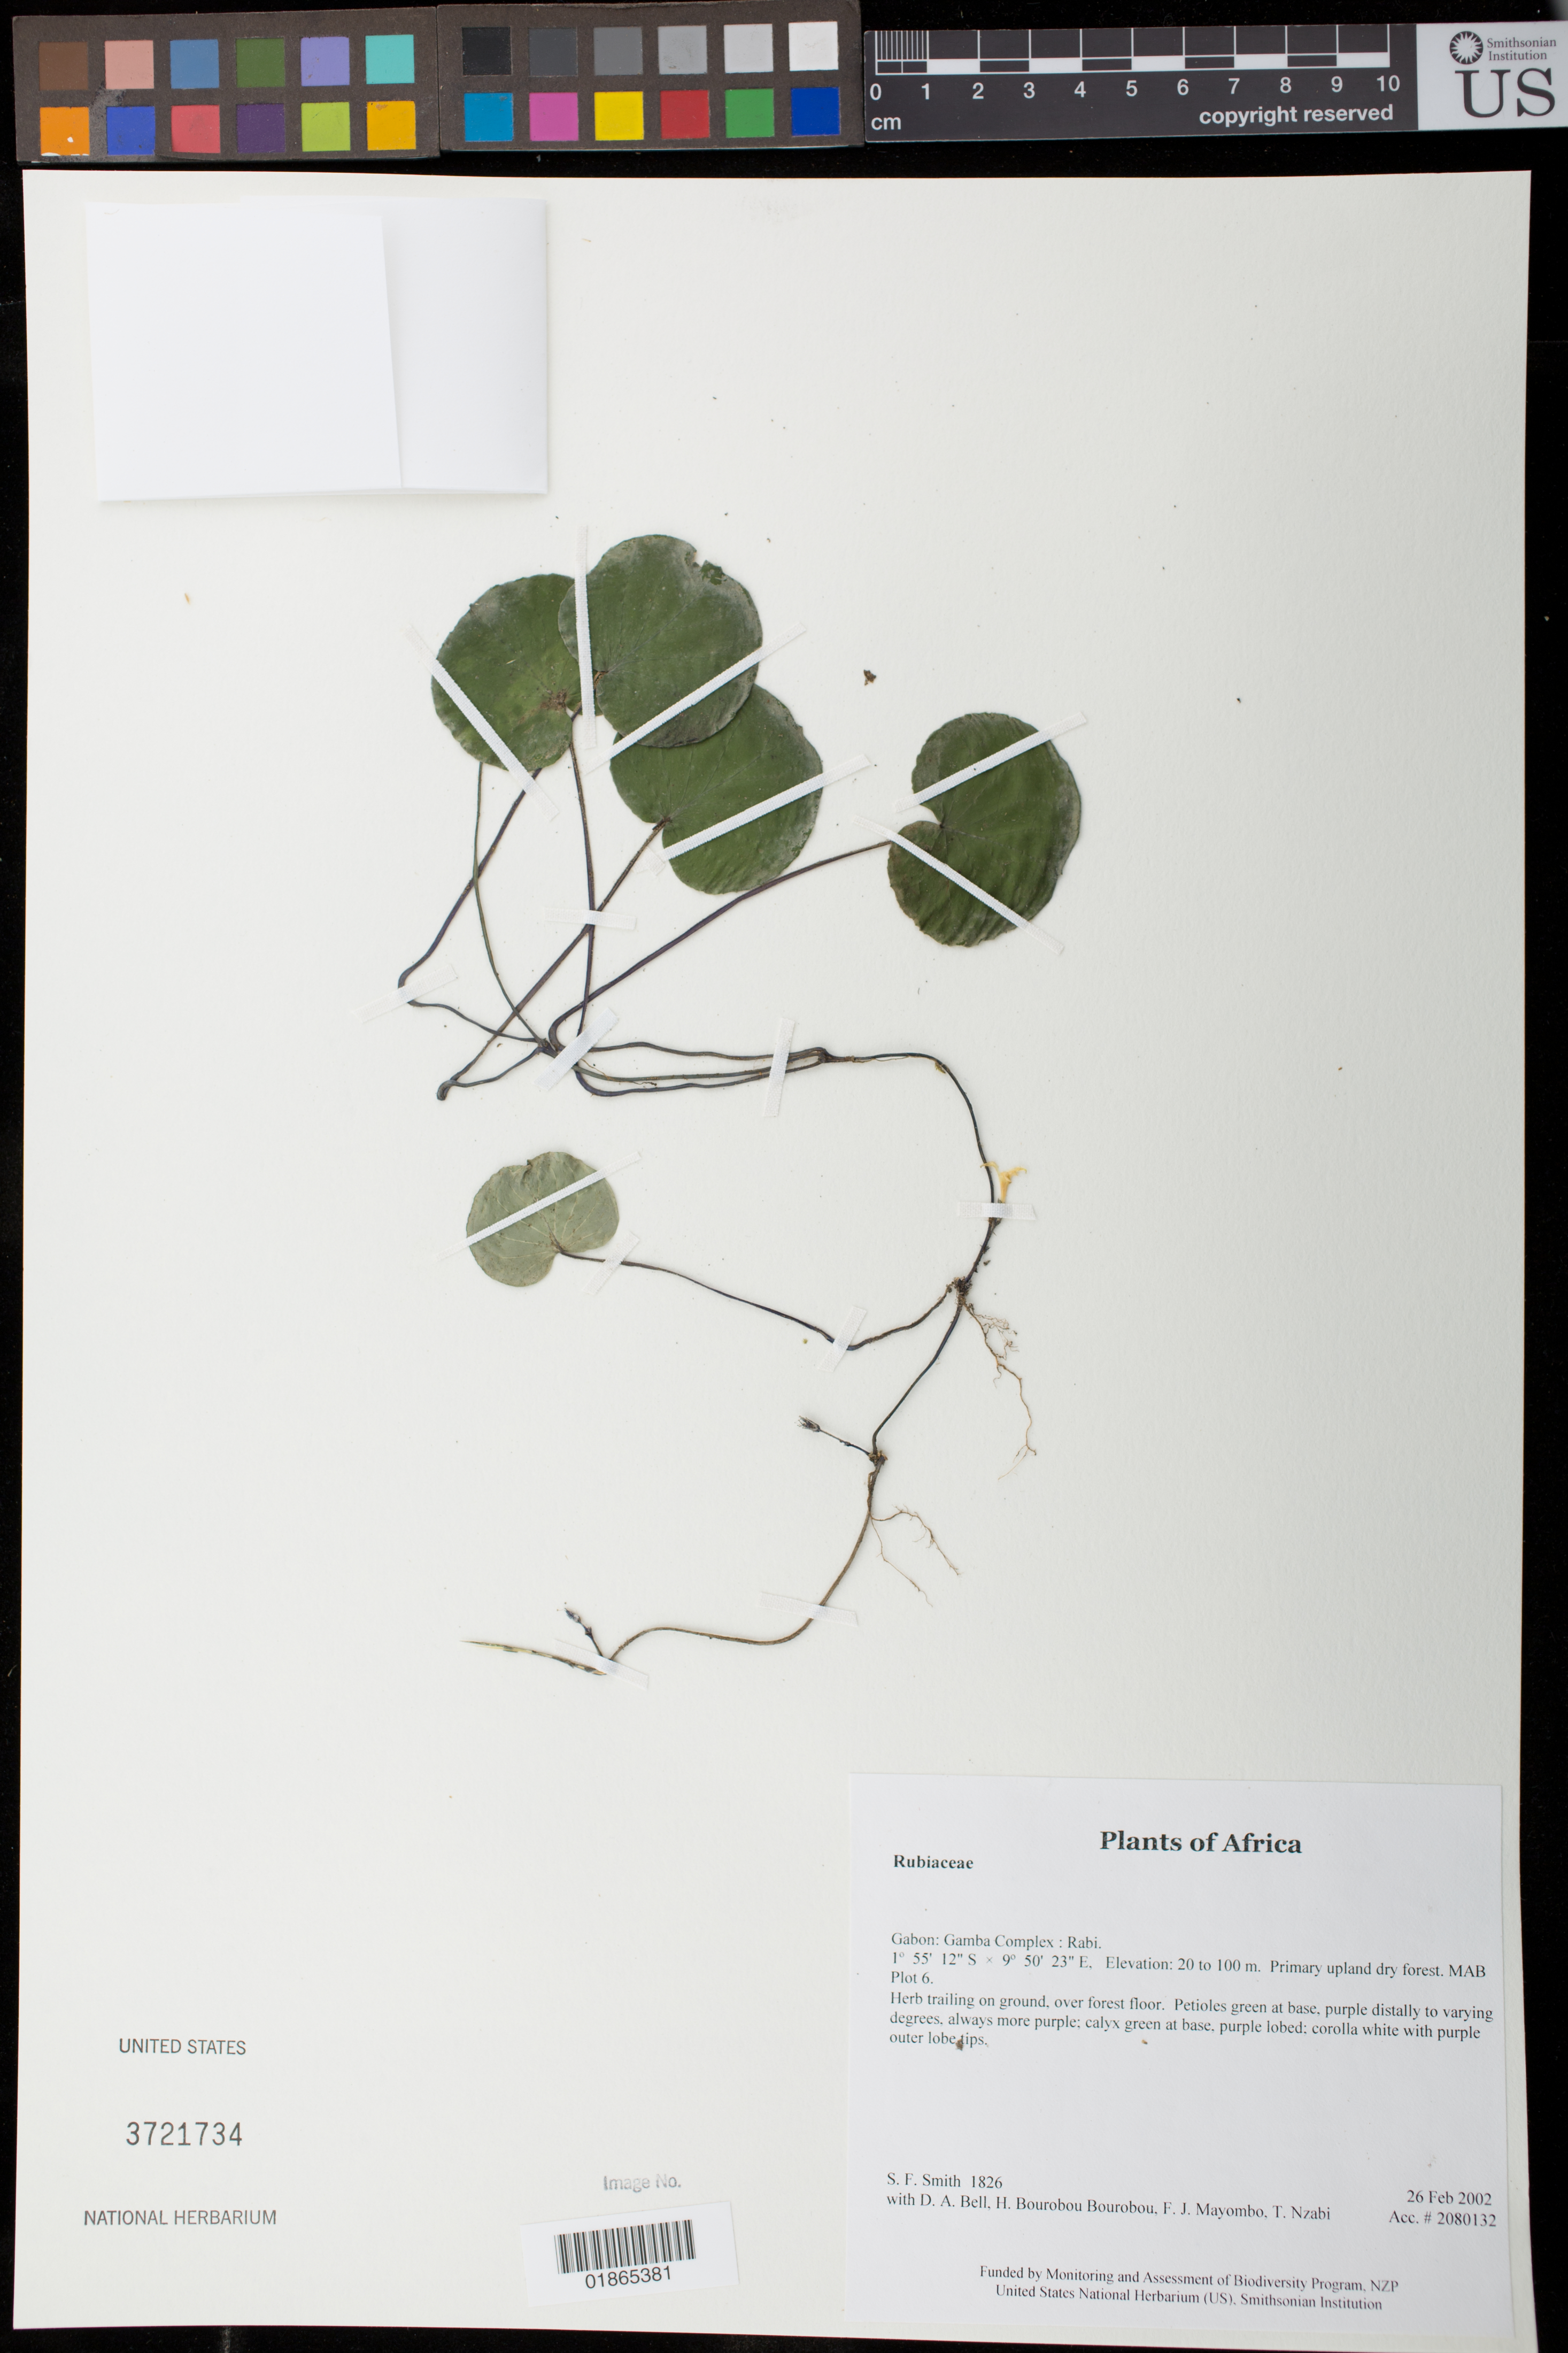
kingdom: Plantae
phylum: Tracheophyta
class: Magnoliopsida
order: Gentianales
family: Rubiaceae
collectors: S.F. Smith, D. A. Bell, H. Bourobou Bourobou & F. J. Mayombo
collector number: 1826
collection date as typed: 26 Feb 2002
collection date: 2002-02-26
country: Gabon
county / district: Gamba Complex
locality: Rabi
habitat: Primary upland dry forest. MAB Plot 6.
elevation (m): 20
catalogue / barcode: US 3721734